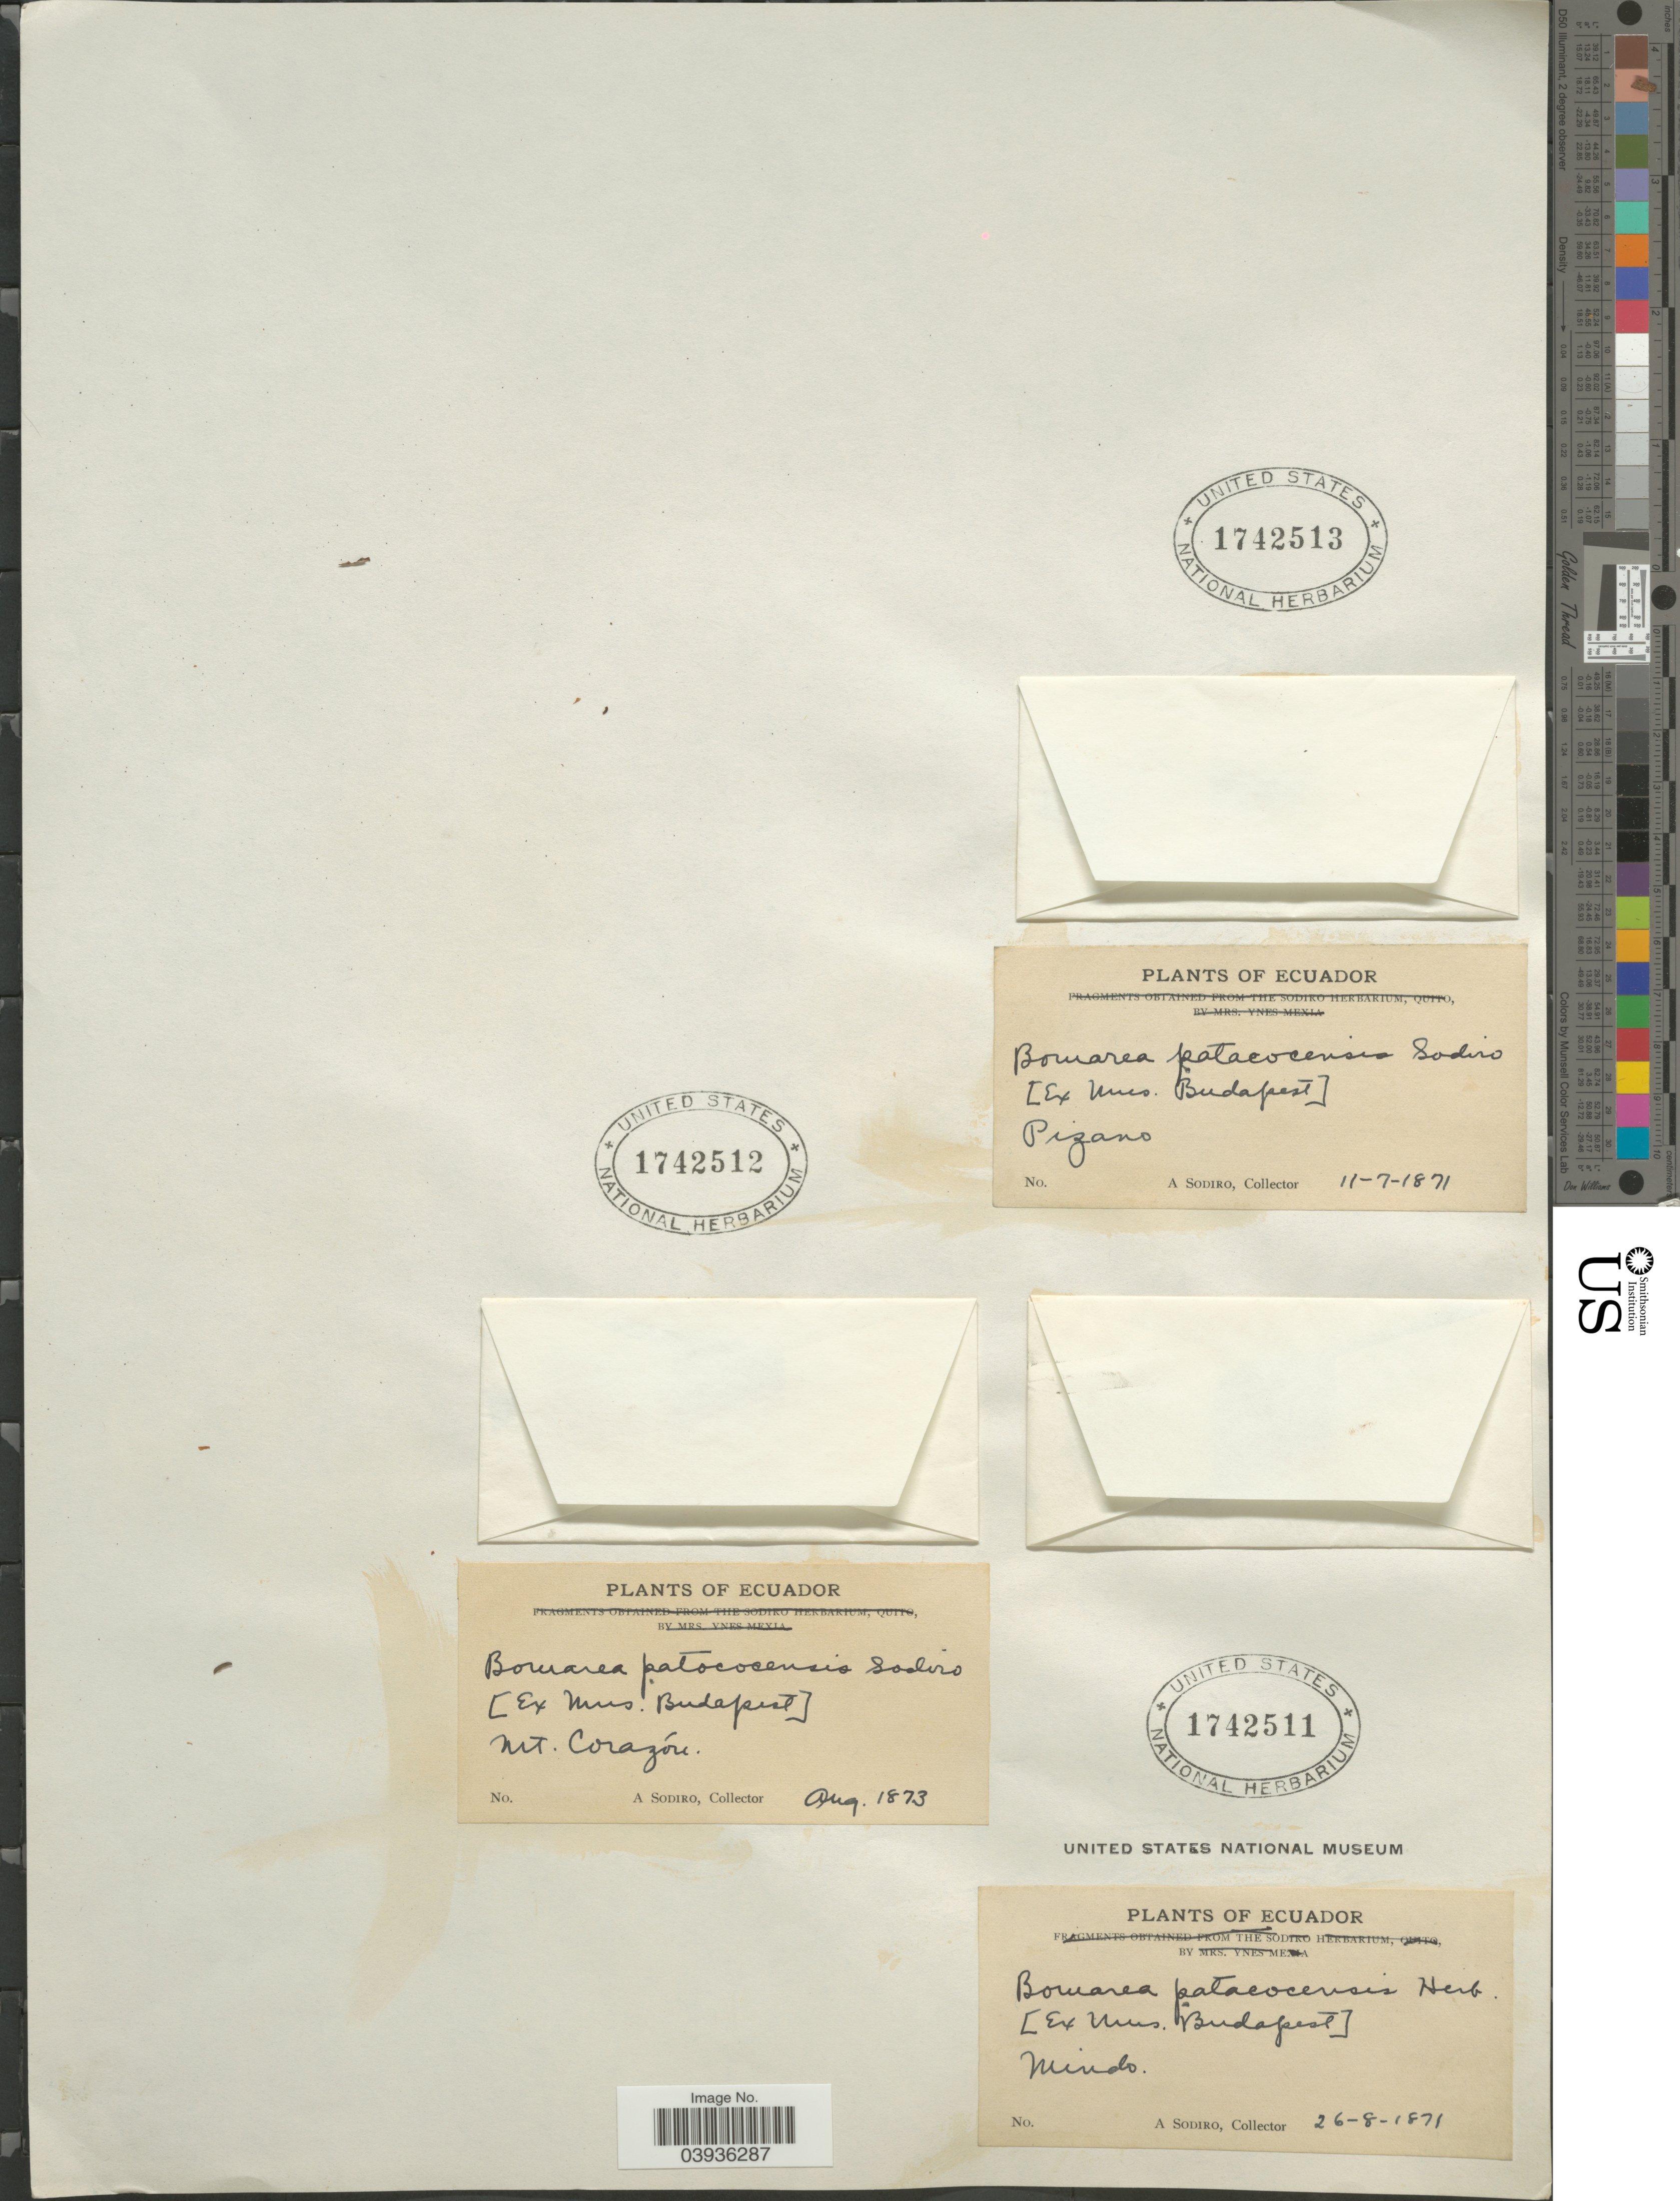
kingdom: Plantae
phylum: Tracheophyta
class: Liliopsida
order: Liliales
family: Alstroemeriaceae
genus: Bomarea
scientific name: Bomarea patacocensis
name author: Herb.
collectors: A. Sodiro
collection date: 1873-08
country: Ecuador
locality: Mt. Corazón.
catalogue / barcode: US 1742512-2